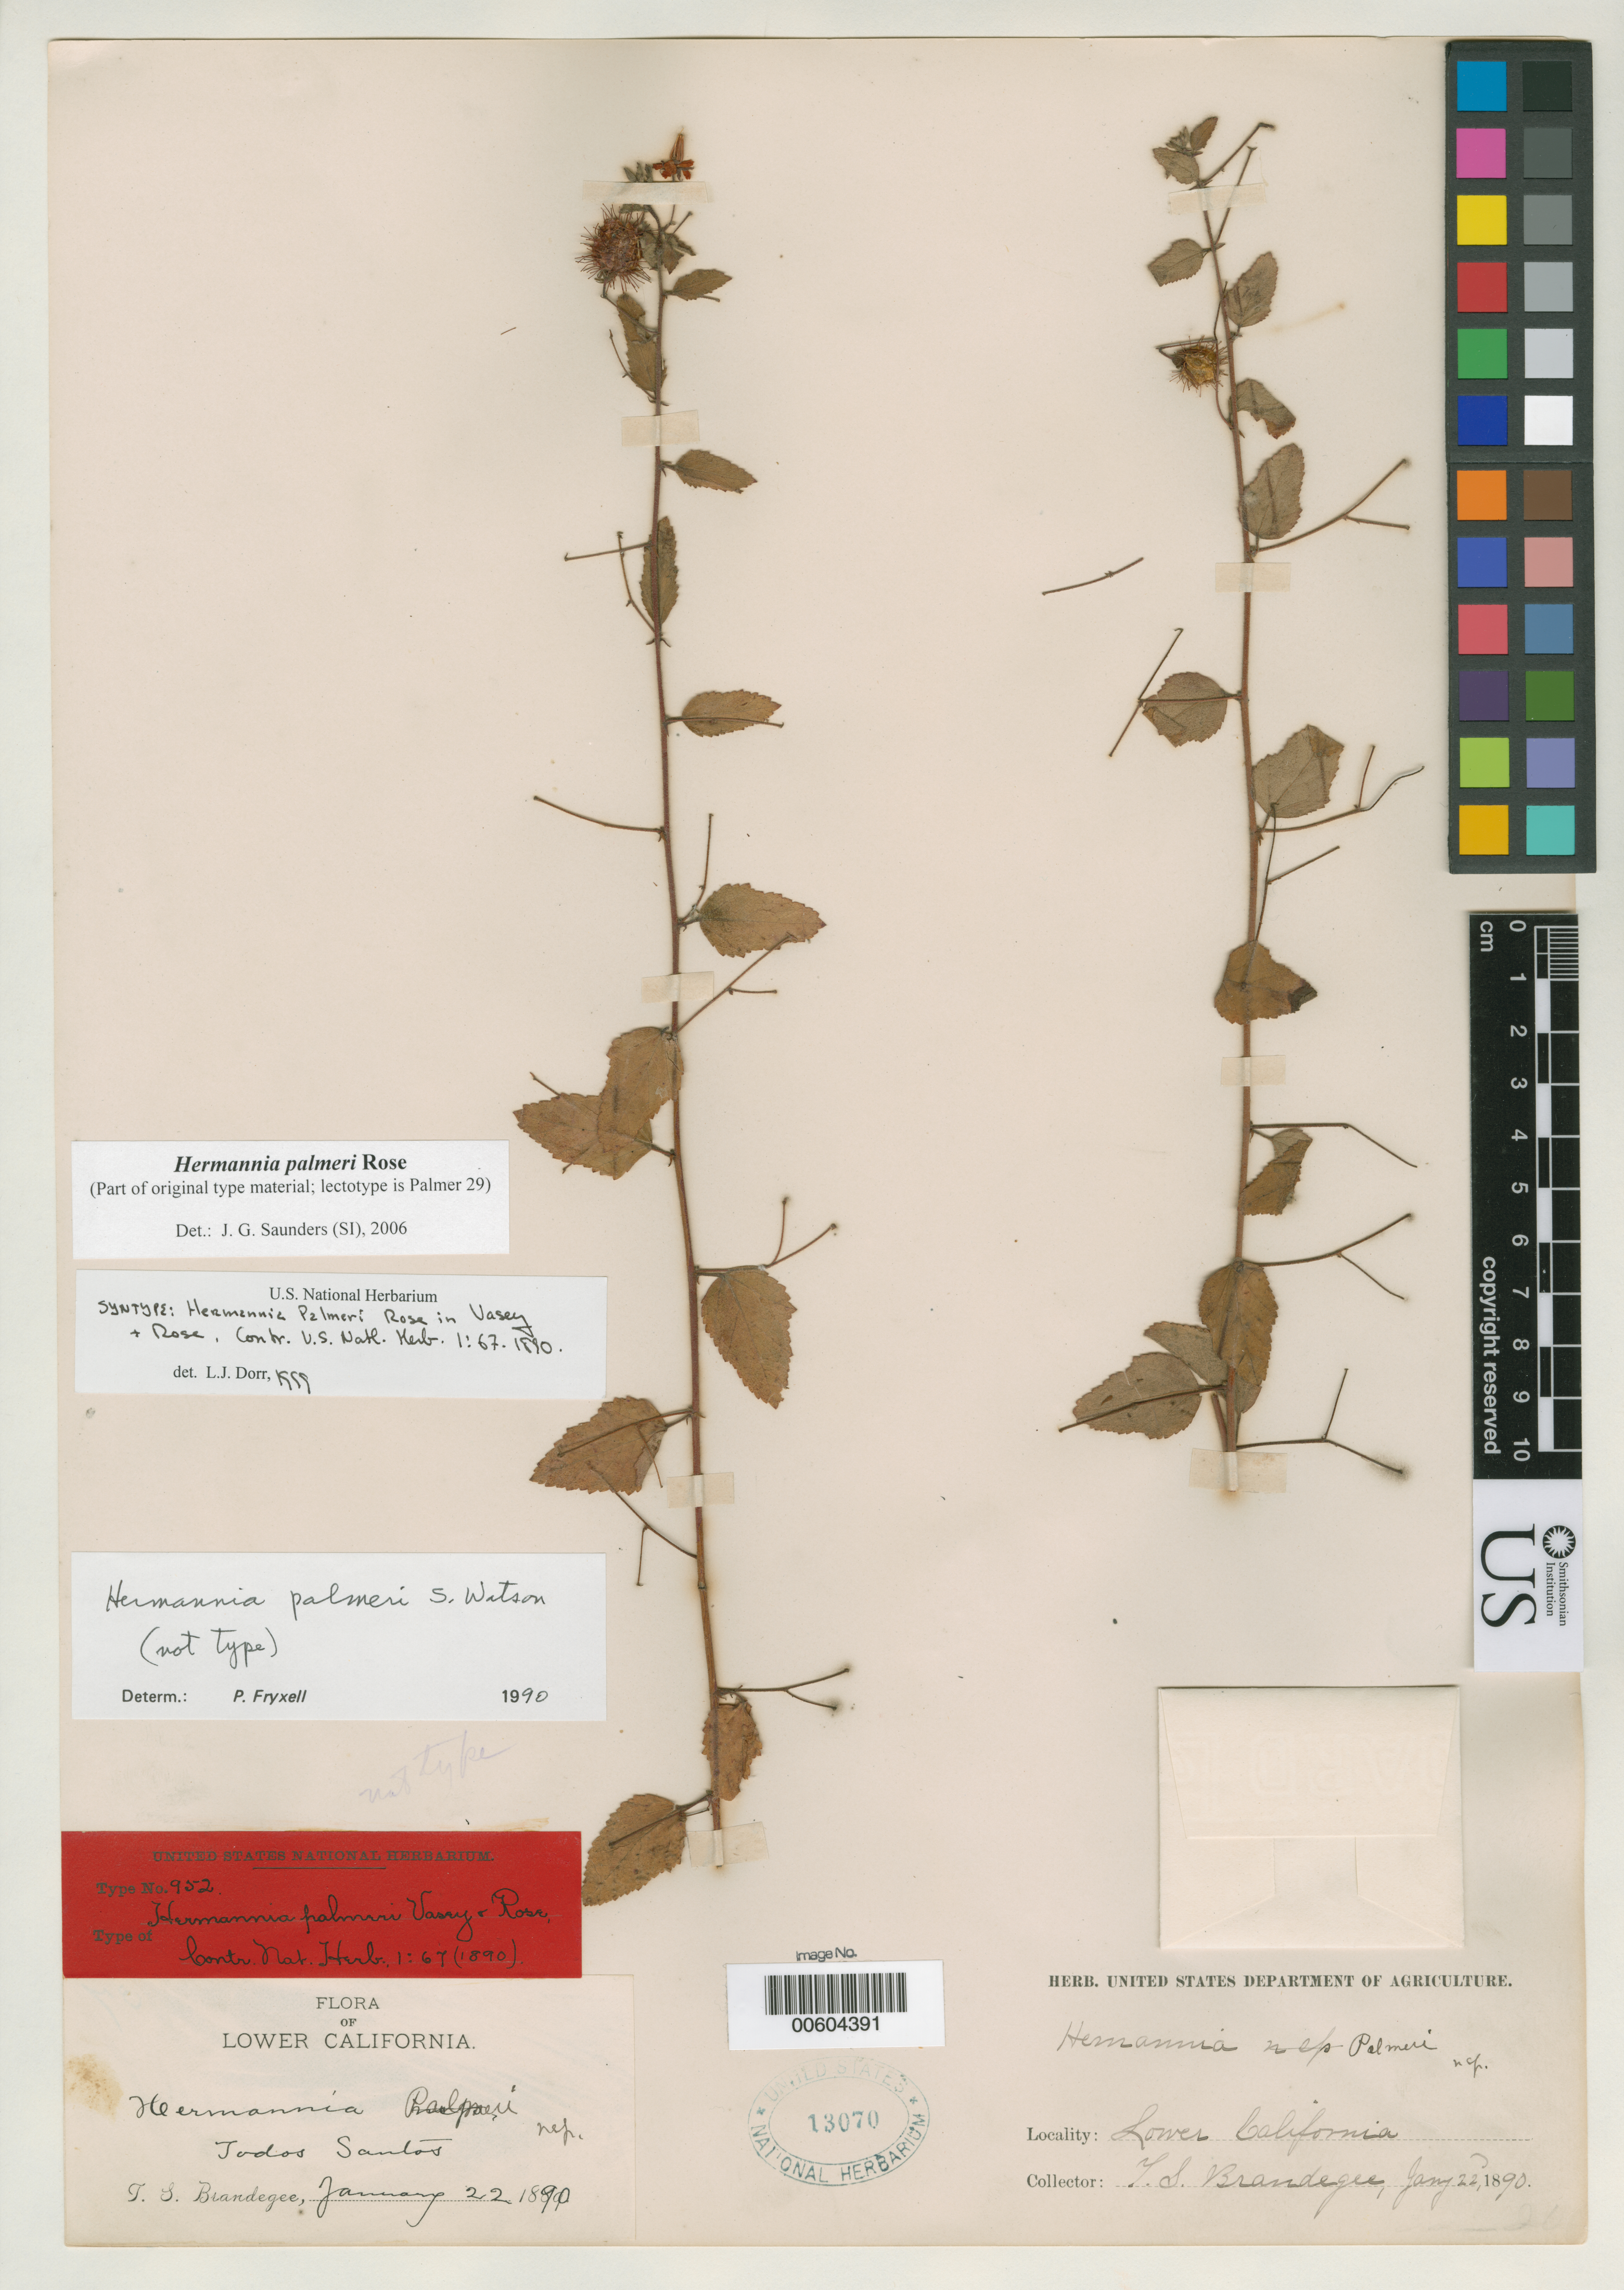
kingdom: Plantae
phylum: Tracheophyta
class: Magnoliopsida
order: Malvales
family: Malvaceae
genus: Hermannia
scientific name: Hermannia palmeri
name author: Rose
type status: Syntype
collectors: T. S. Brandegee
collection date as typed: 22 Jan 1890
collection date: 1890-01-22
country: Mexico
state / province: Baja California Sur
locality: Todos Santos.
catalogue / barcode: US 13070